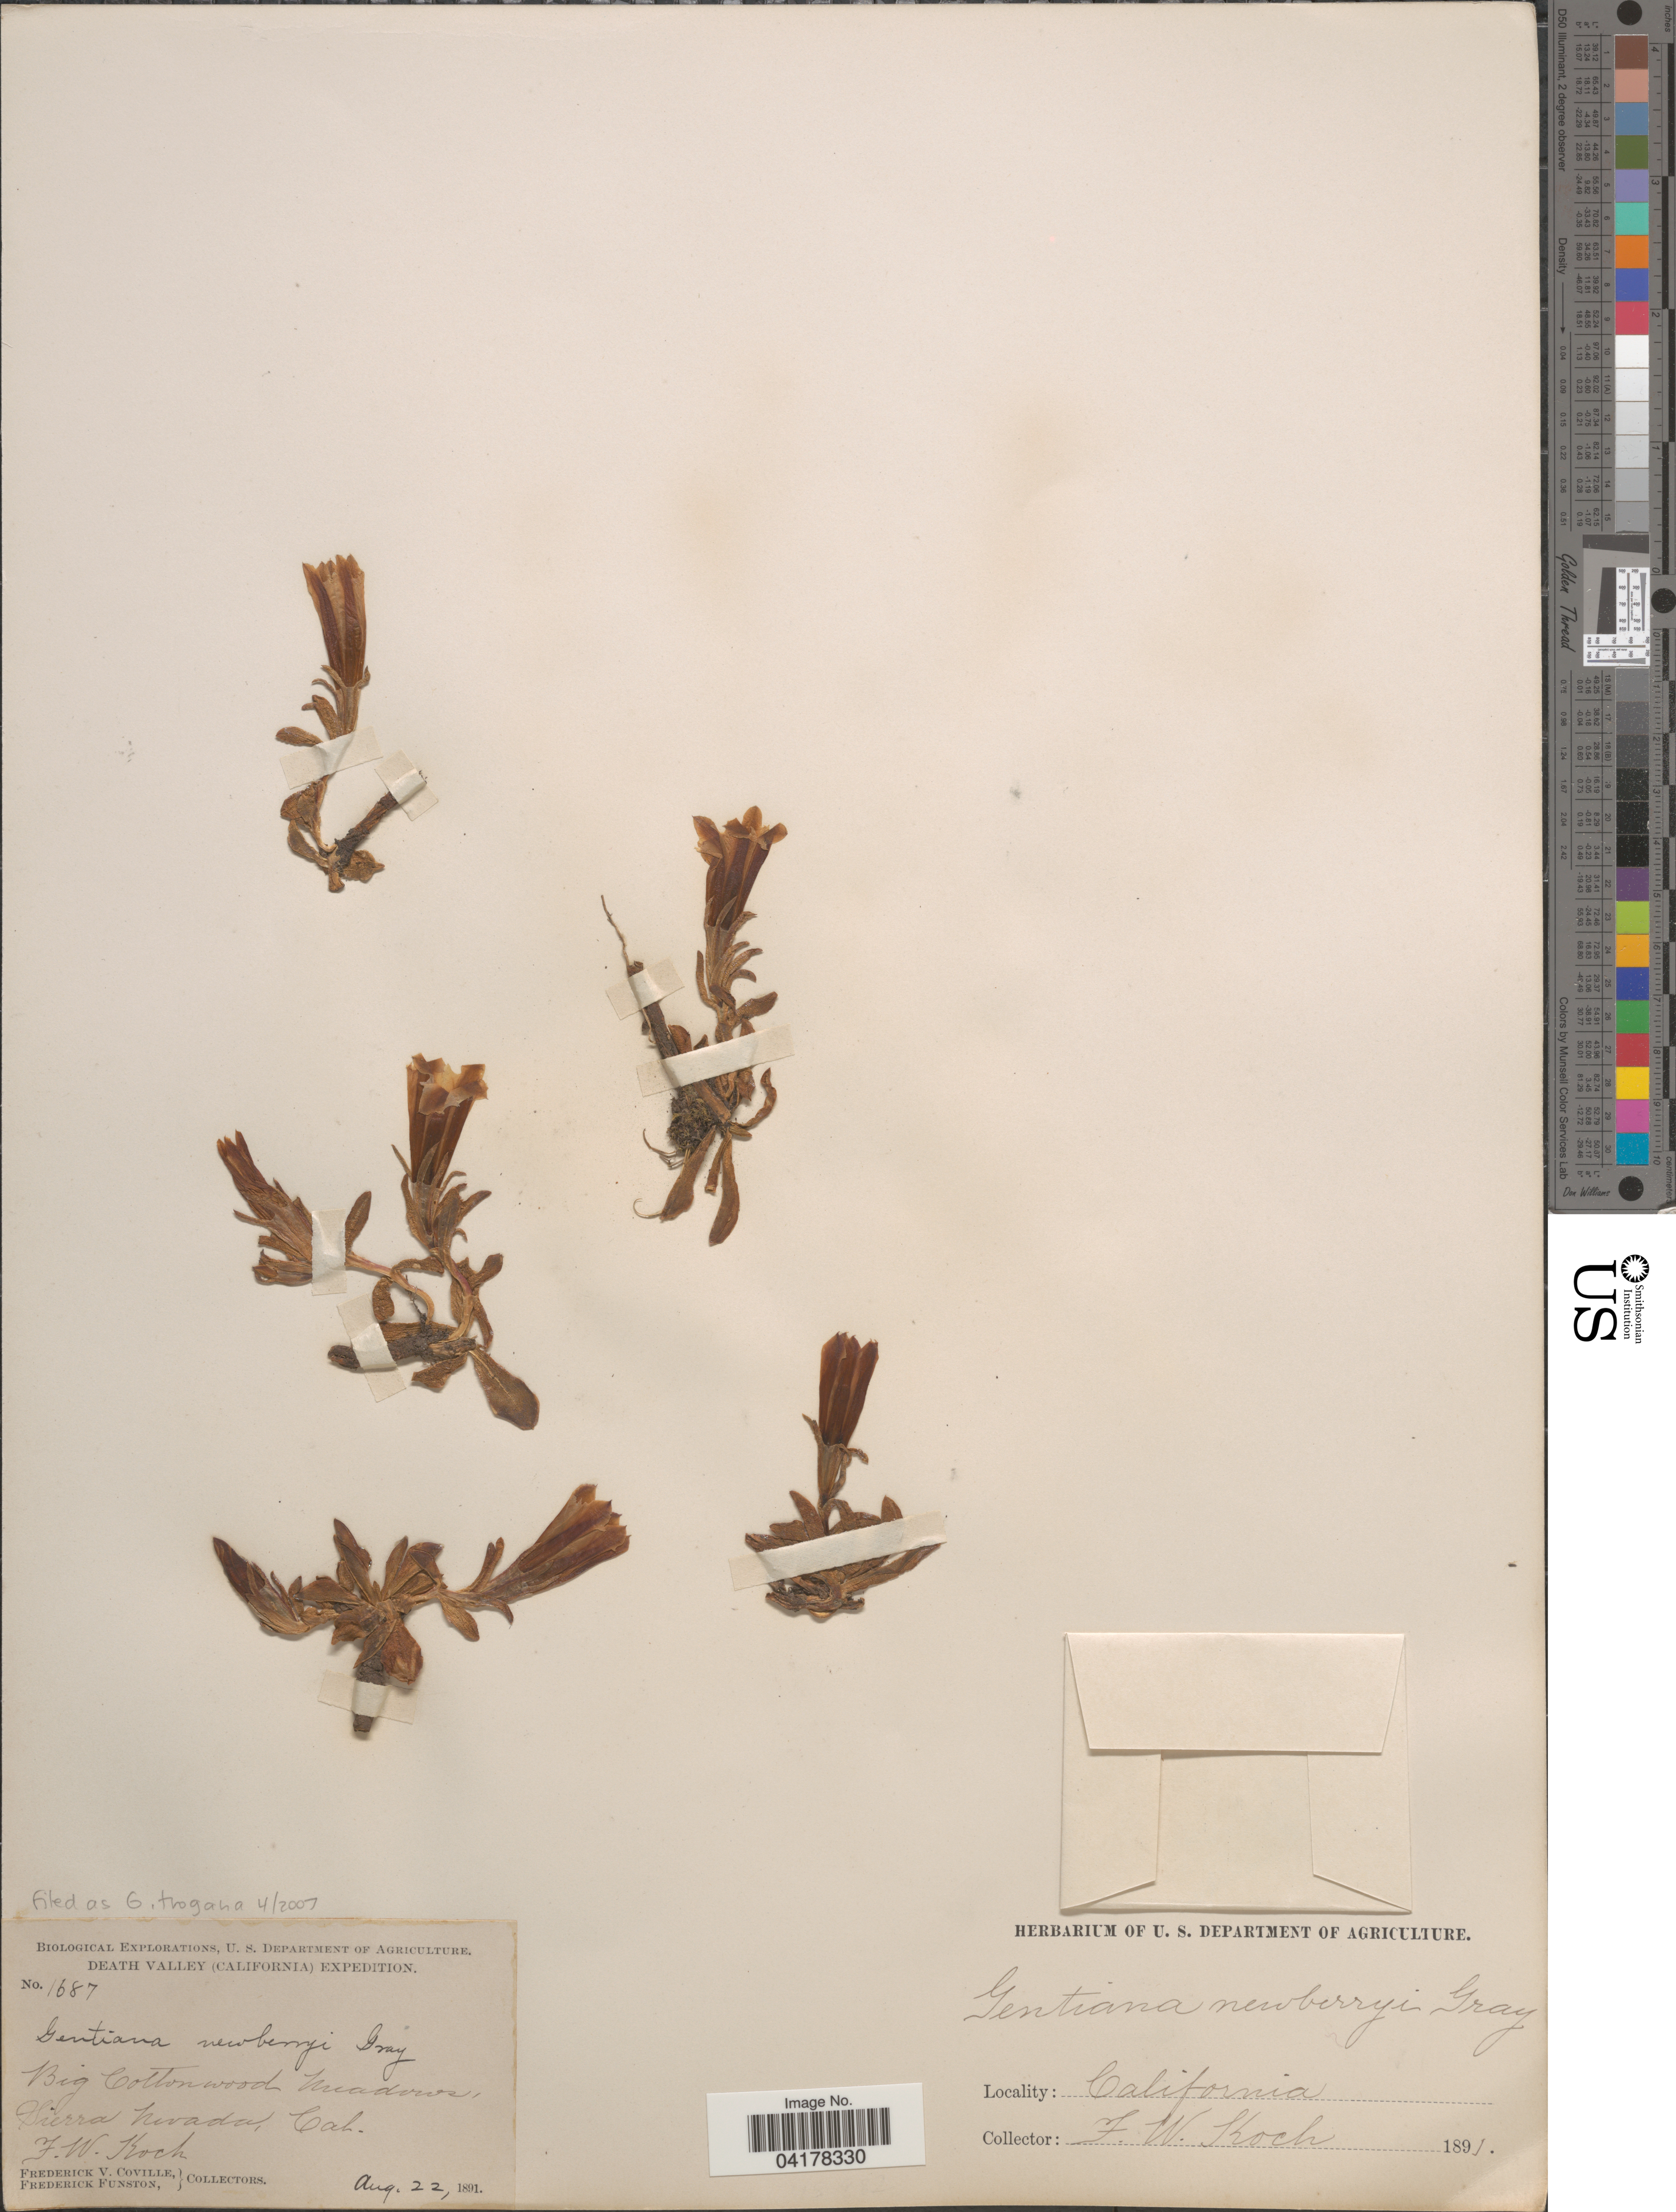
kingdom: Plantae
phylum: Tracheophyta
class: Magnoliopsida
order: Gentianales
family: Gentianaceae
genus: Gentiana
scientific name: Gentiana newberryi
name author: A. Gray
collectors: F. W. Koch, F. V. Coville & F. Funston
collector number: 1687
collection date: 1891-08-22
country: United States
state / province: California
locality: Death Valley Expedition. Big Cottonwood Meadows, Sierra Nevada.